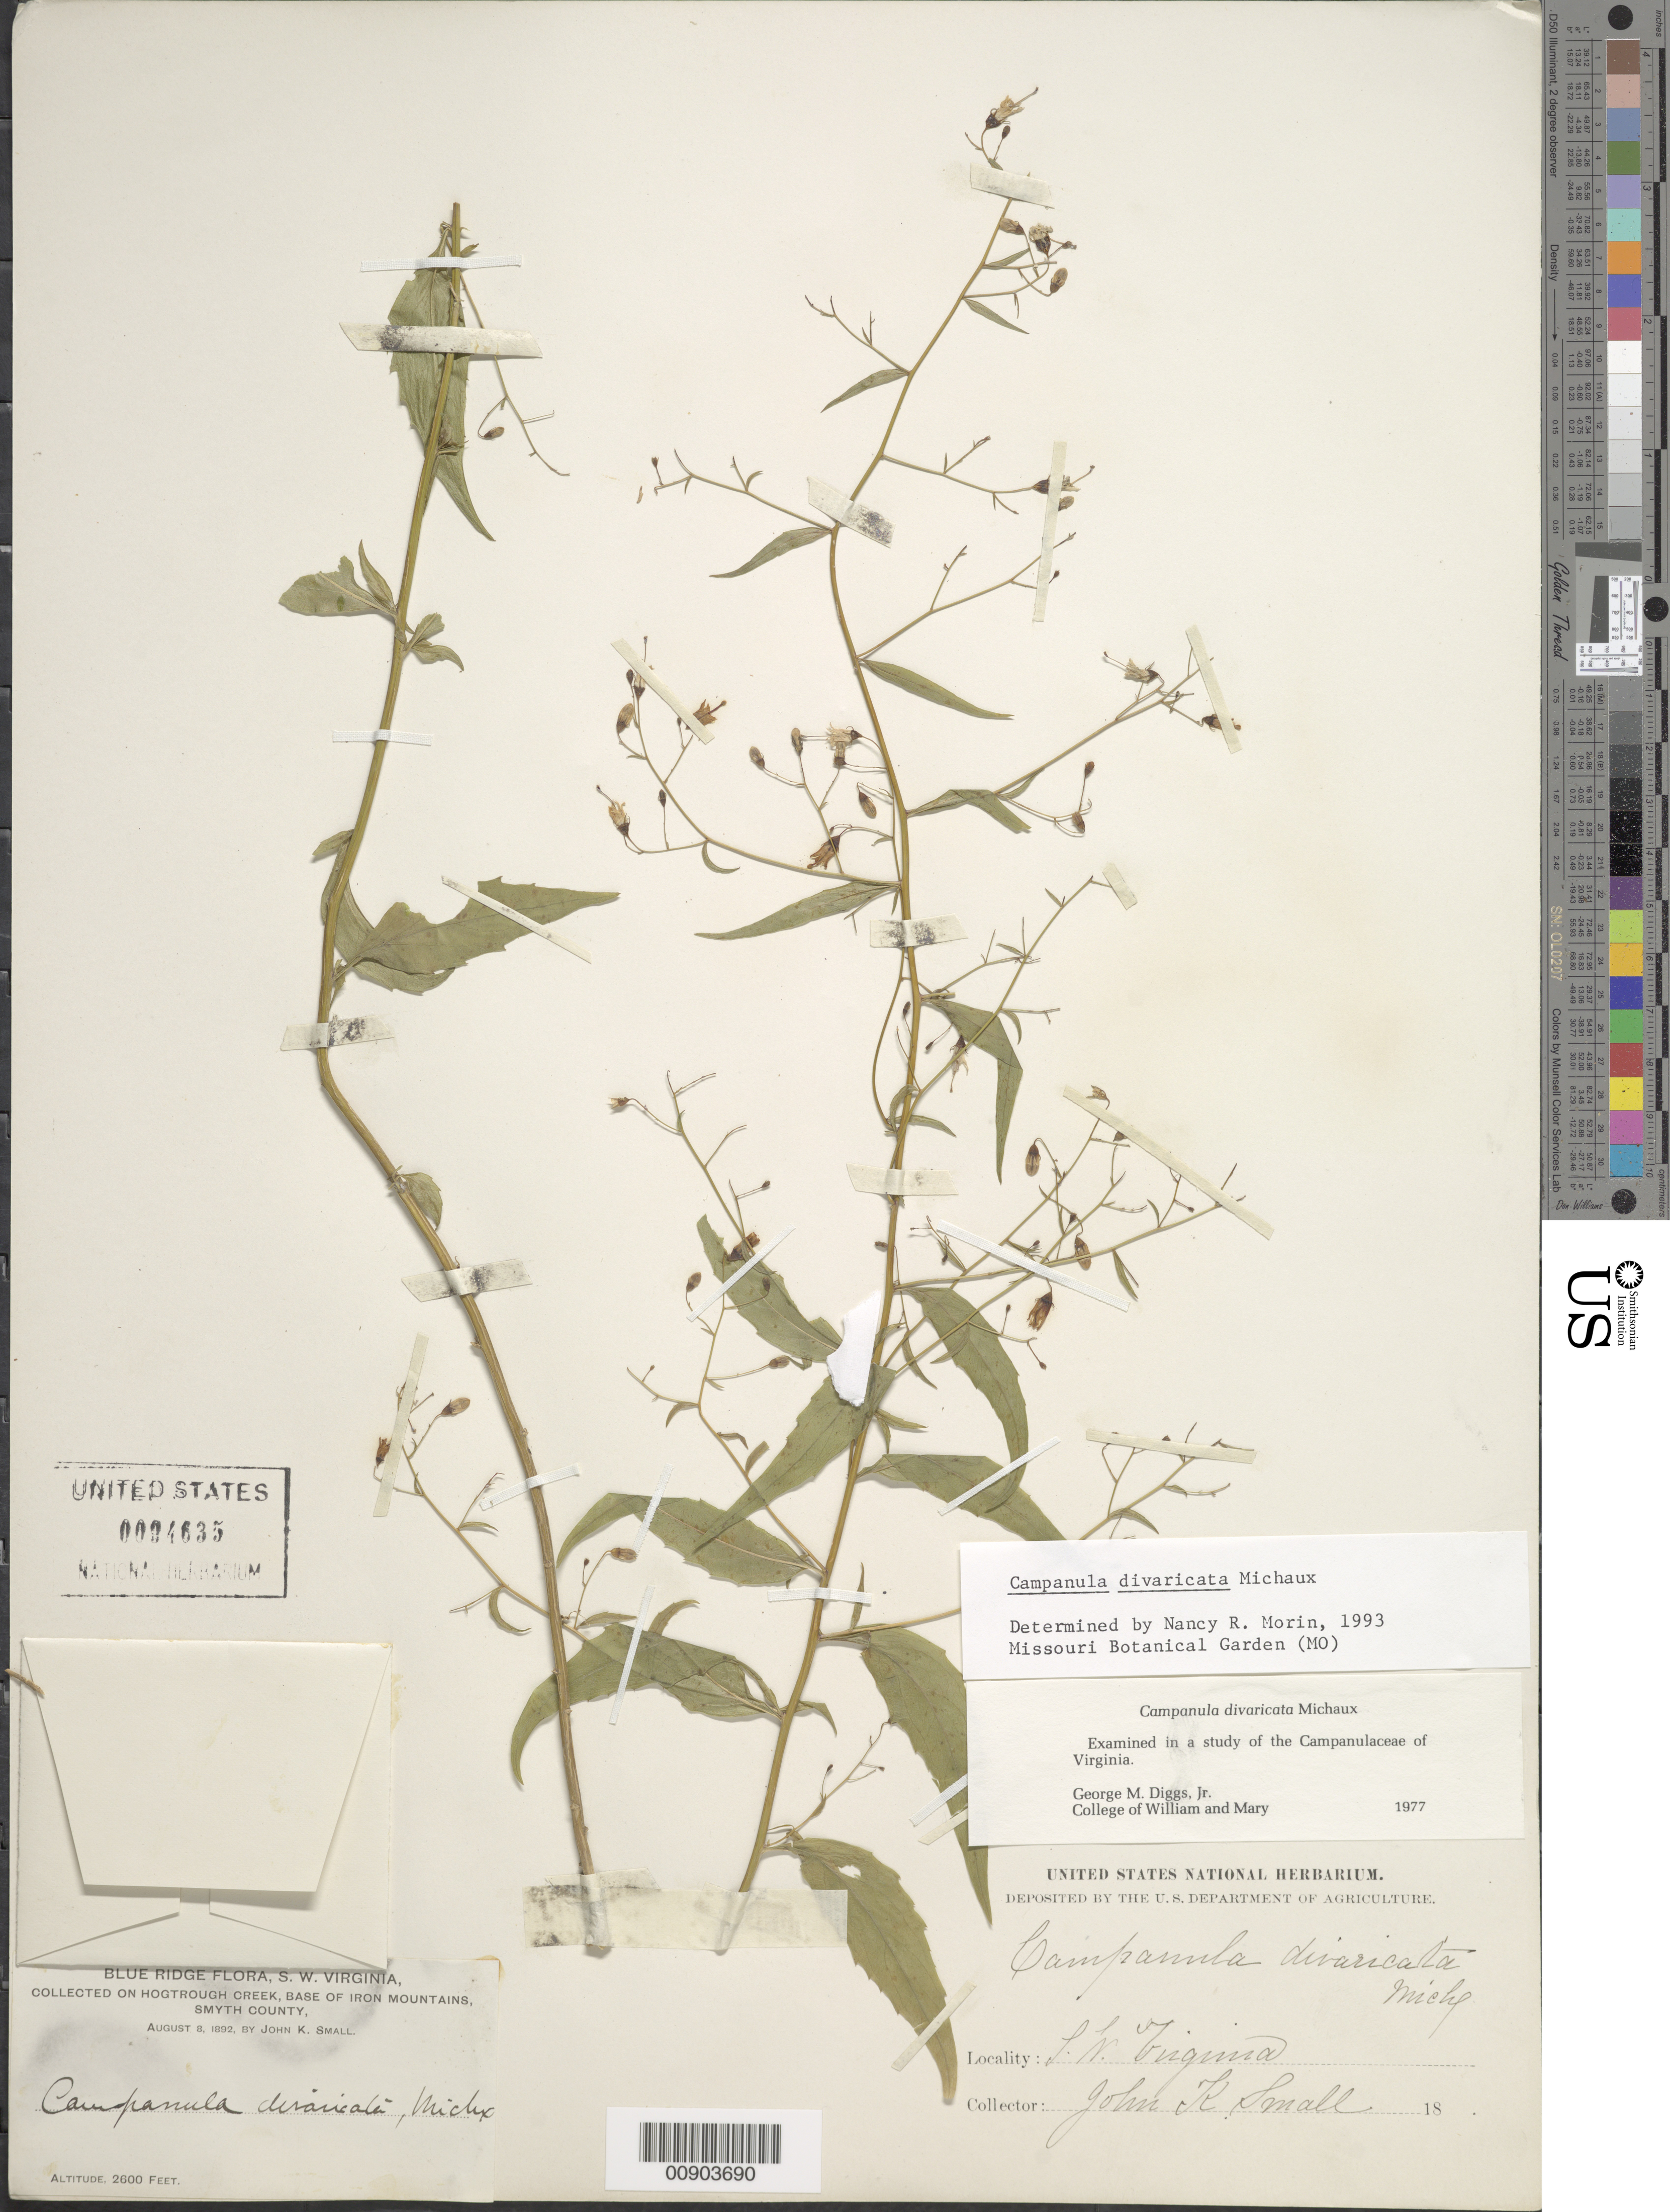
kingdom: Plantae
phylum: Tracheophyta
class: Magnoliopsida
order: Asterales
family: Campanulaceae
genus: Campanula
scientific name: Campanula divaricata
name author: Michx.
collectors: J. K. Small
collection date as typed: August 8, 1892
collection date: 1892-08-08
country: United States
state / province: Virginia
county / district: Smyth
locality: Hogtrough Creek, base of Iron Mountains.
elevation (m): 792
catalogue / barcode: US 94635